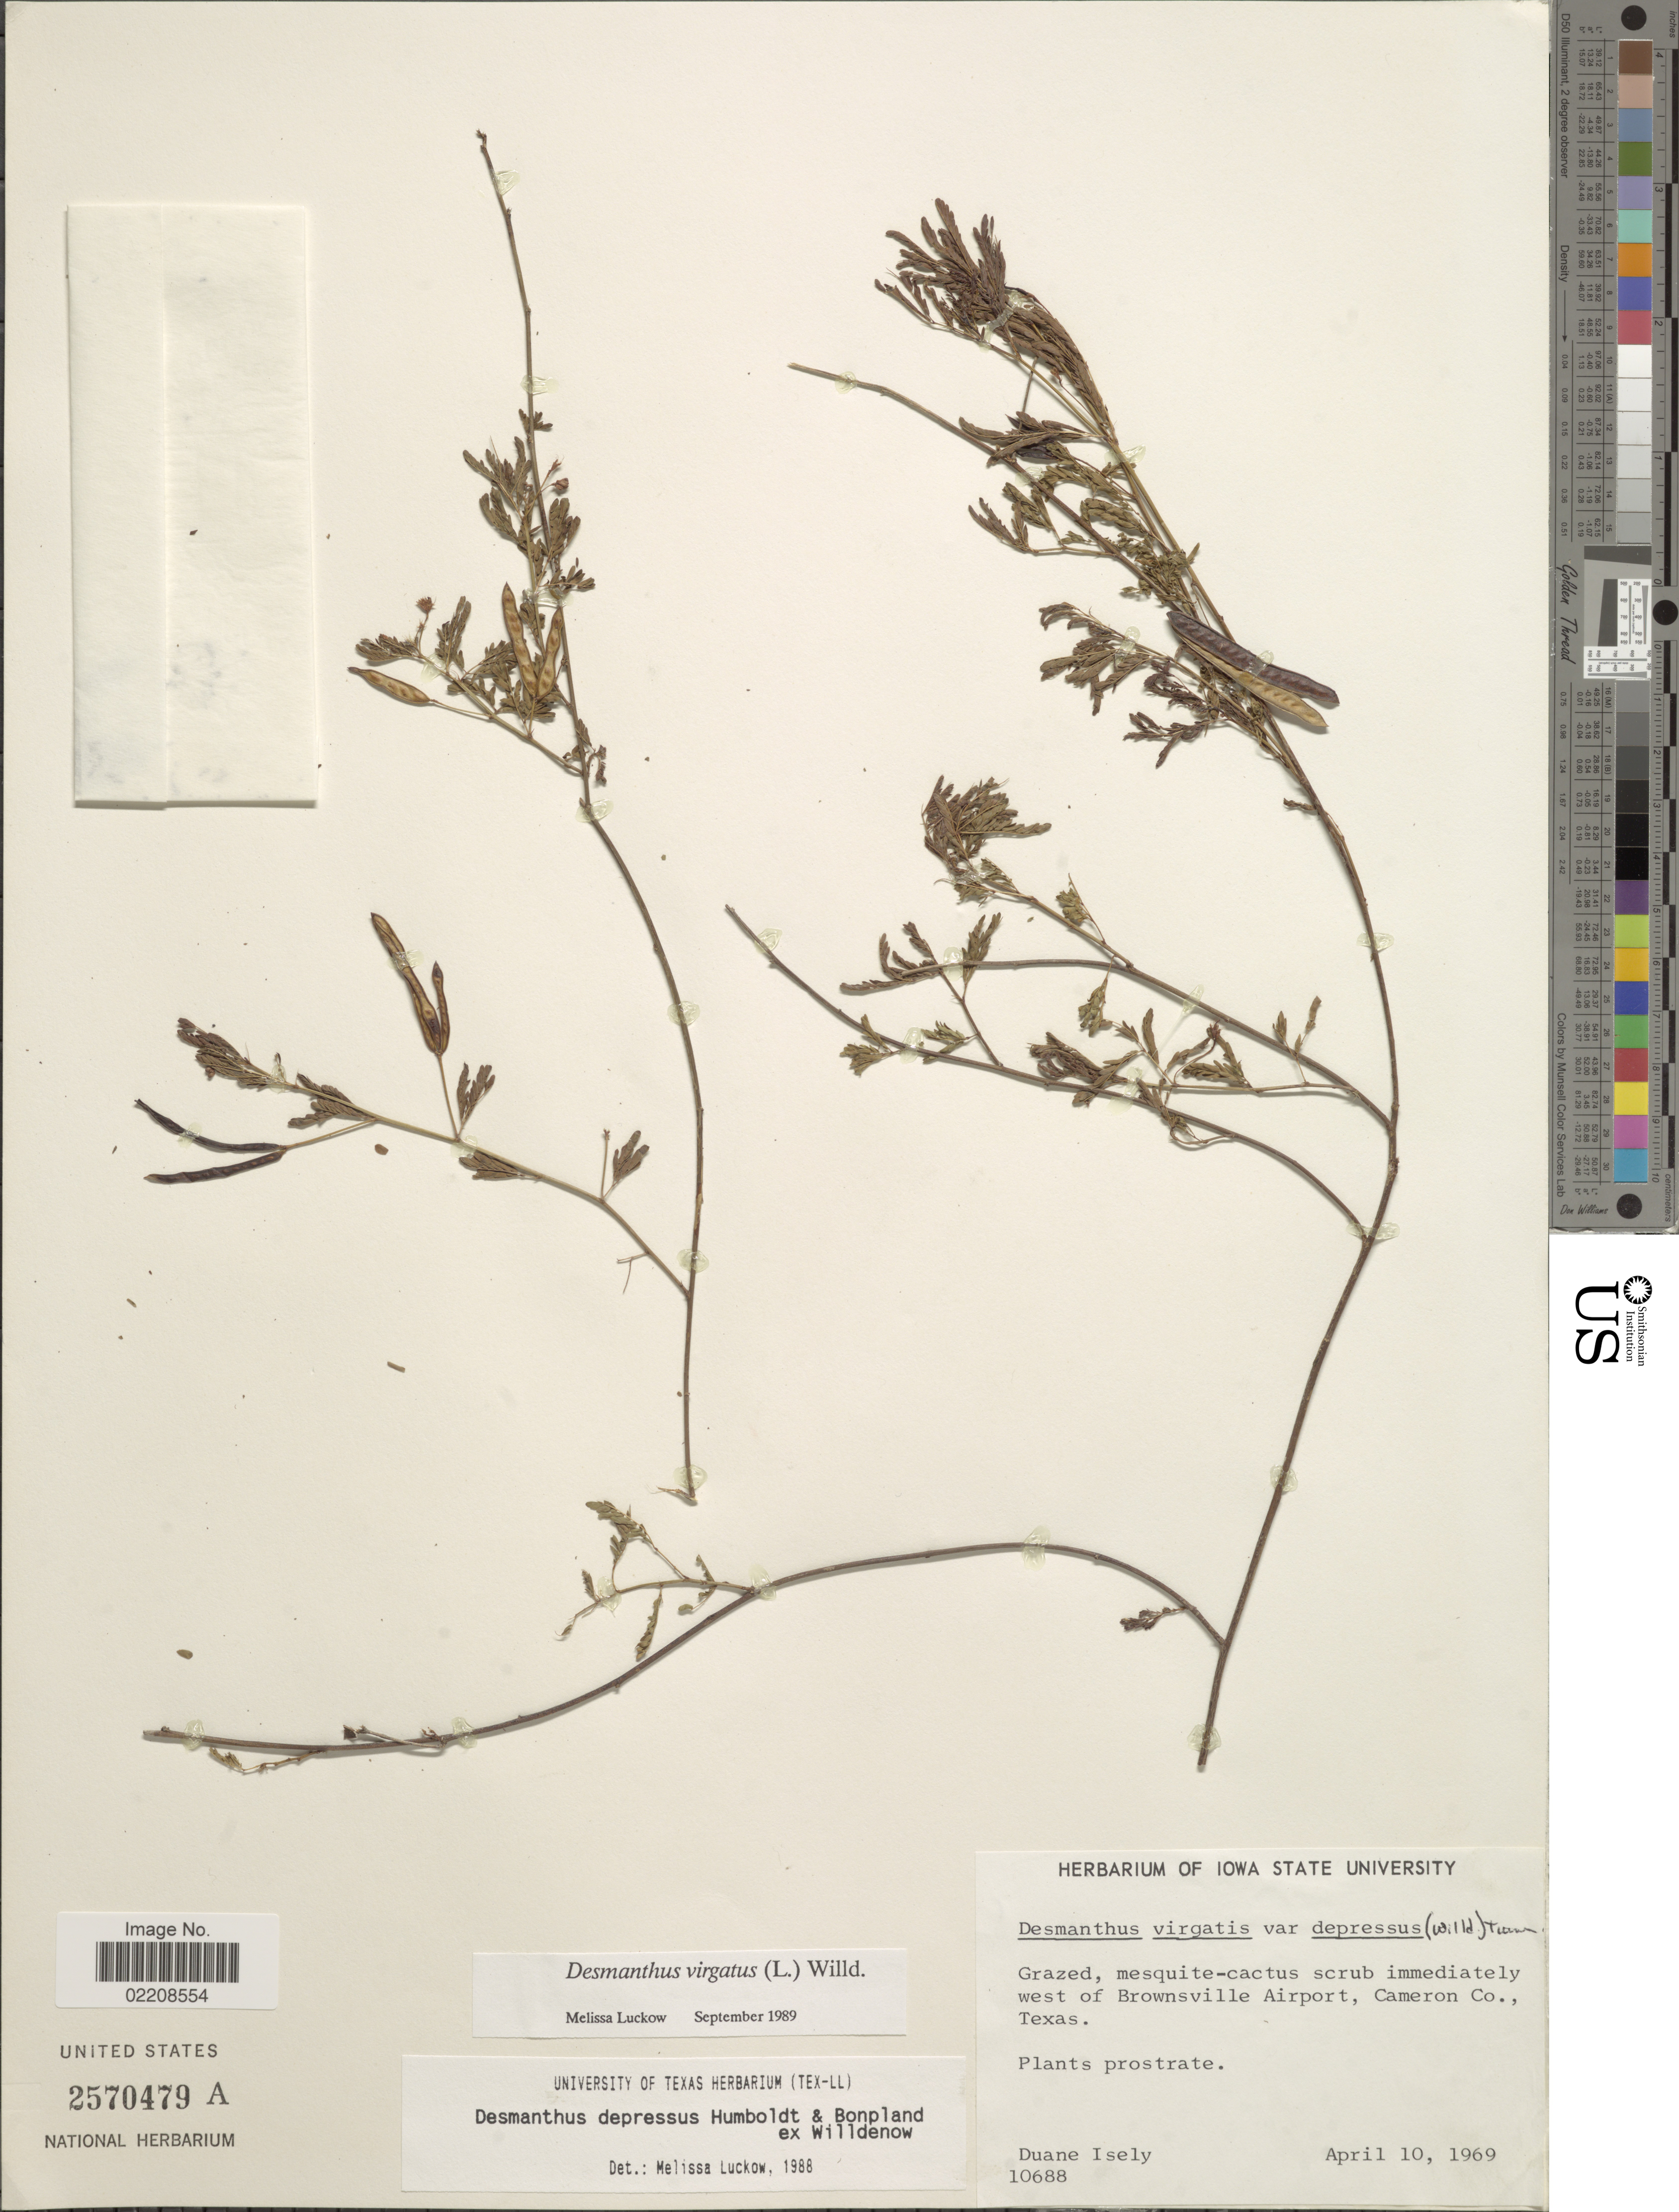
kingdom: Plantae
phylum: Tracheophyta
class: Magnoliopsida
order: Fabales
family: Fabaceae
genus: Desmanthus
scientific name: Desmanthus virgatus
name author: (L.) Willd.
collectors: D. Isely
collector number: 10688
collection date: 1969-04-10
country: United States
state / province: Texas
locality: Grazed, mesquite-cactus scrub immediately west of Brownsville Airport, Cameron Co., Texas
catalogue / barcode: US 2570479A